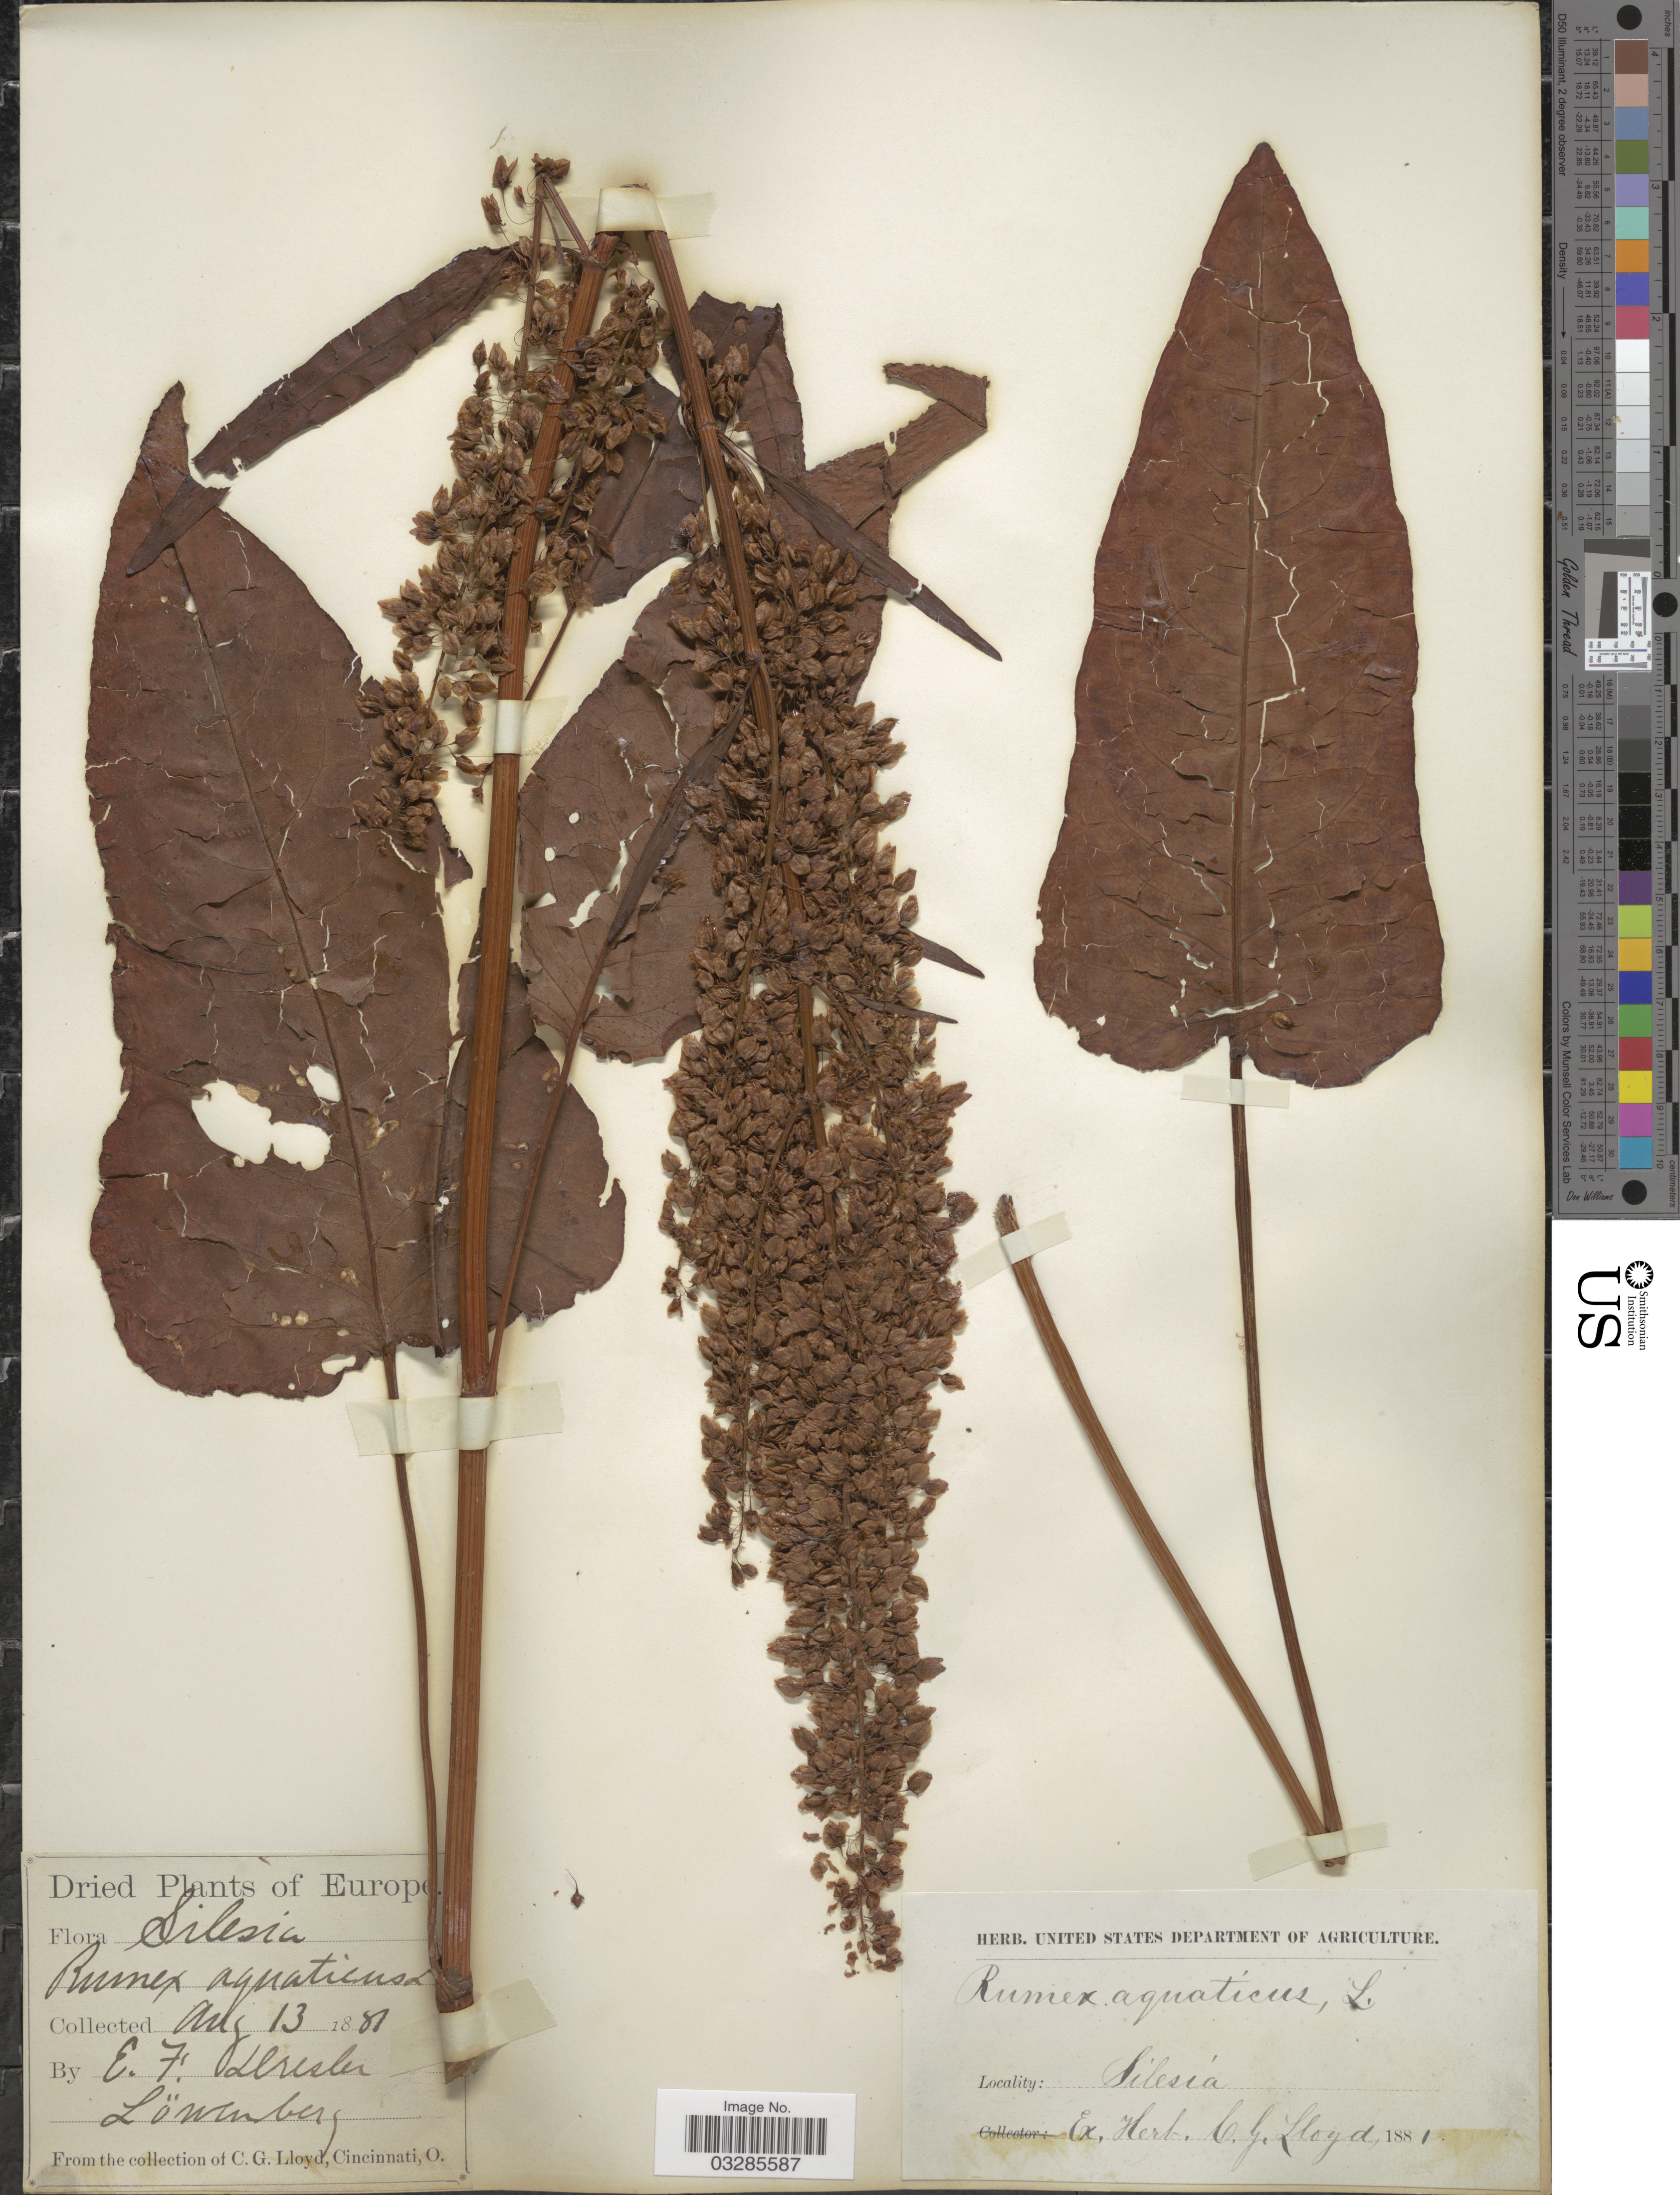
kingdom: Plantae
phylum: Tracheophyta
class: Magnoliopsida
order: Caryophyllales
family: Polygonaceae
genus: Rumex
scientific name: Rumex aquaticus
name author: L.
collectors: E. Dresler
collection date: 1881-08-13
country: Poland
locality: Europe. Silesia. Löwenberg.